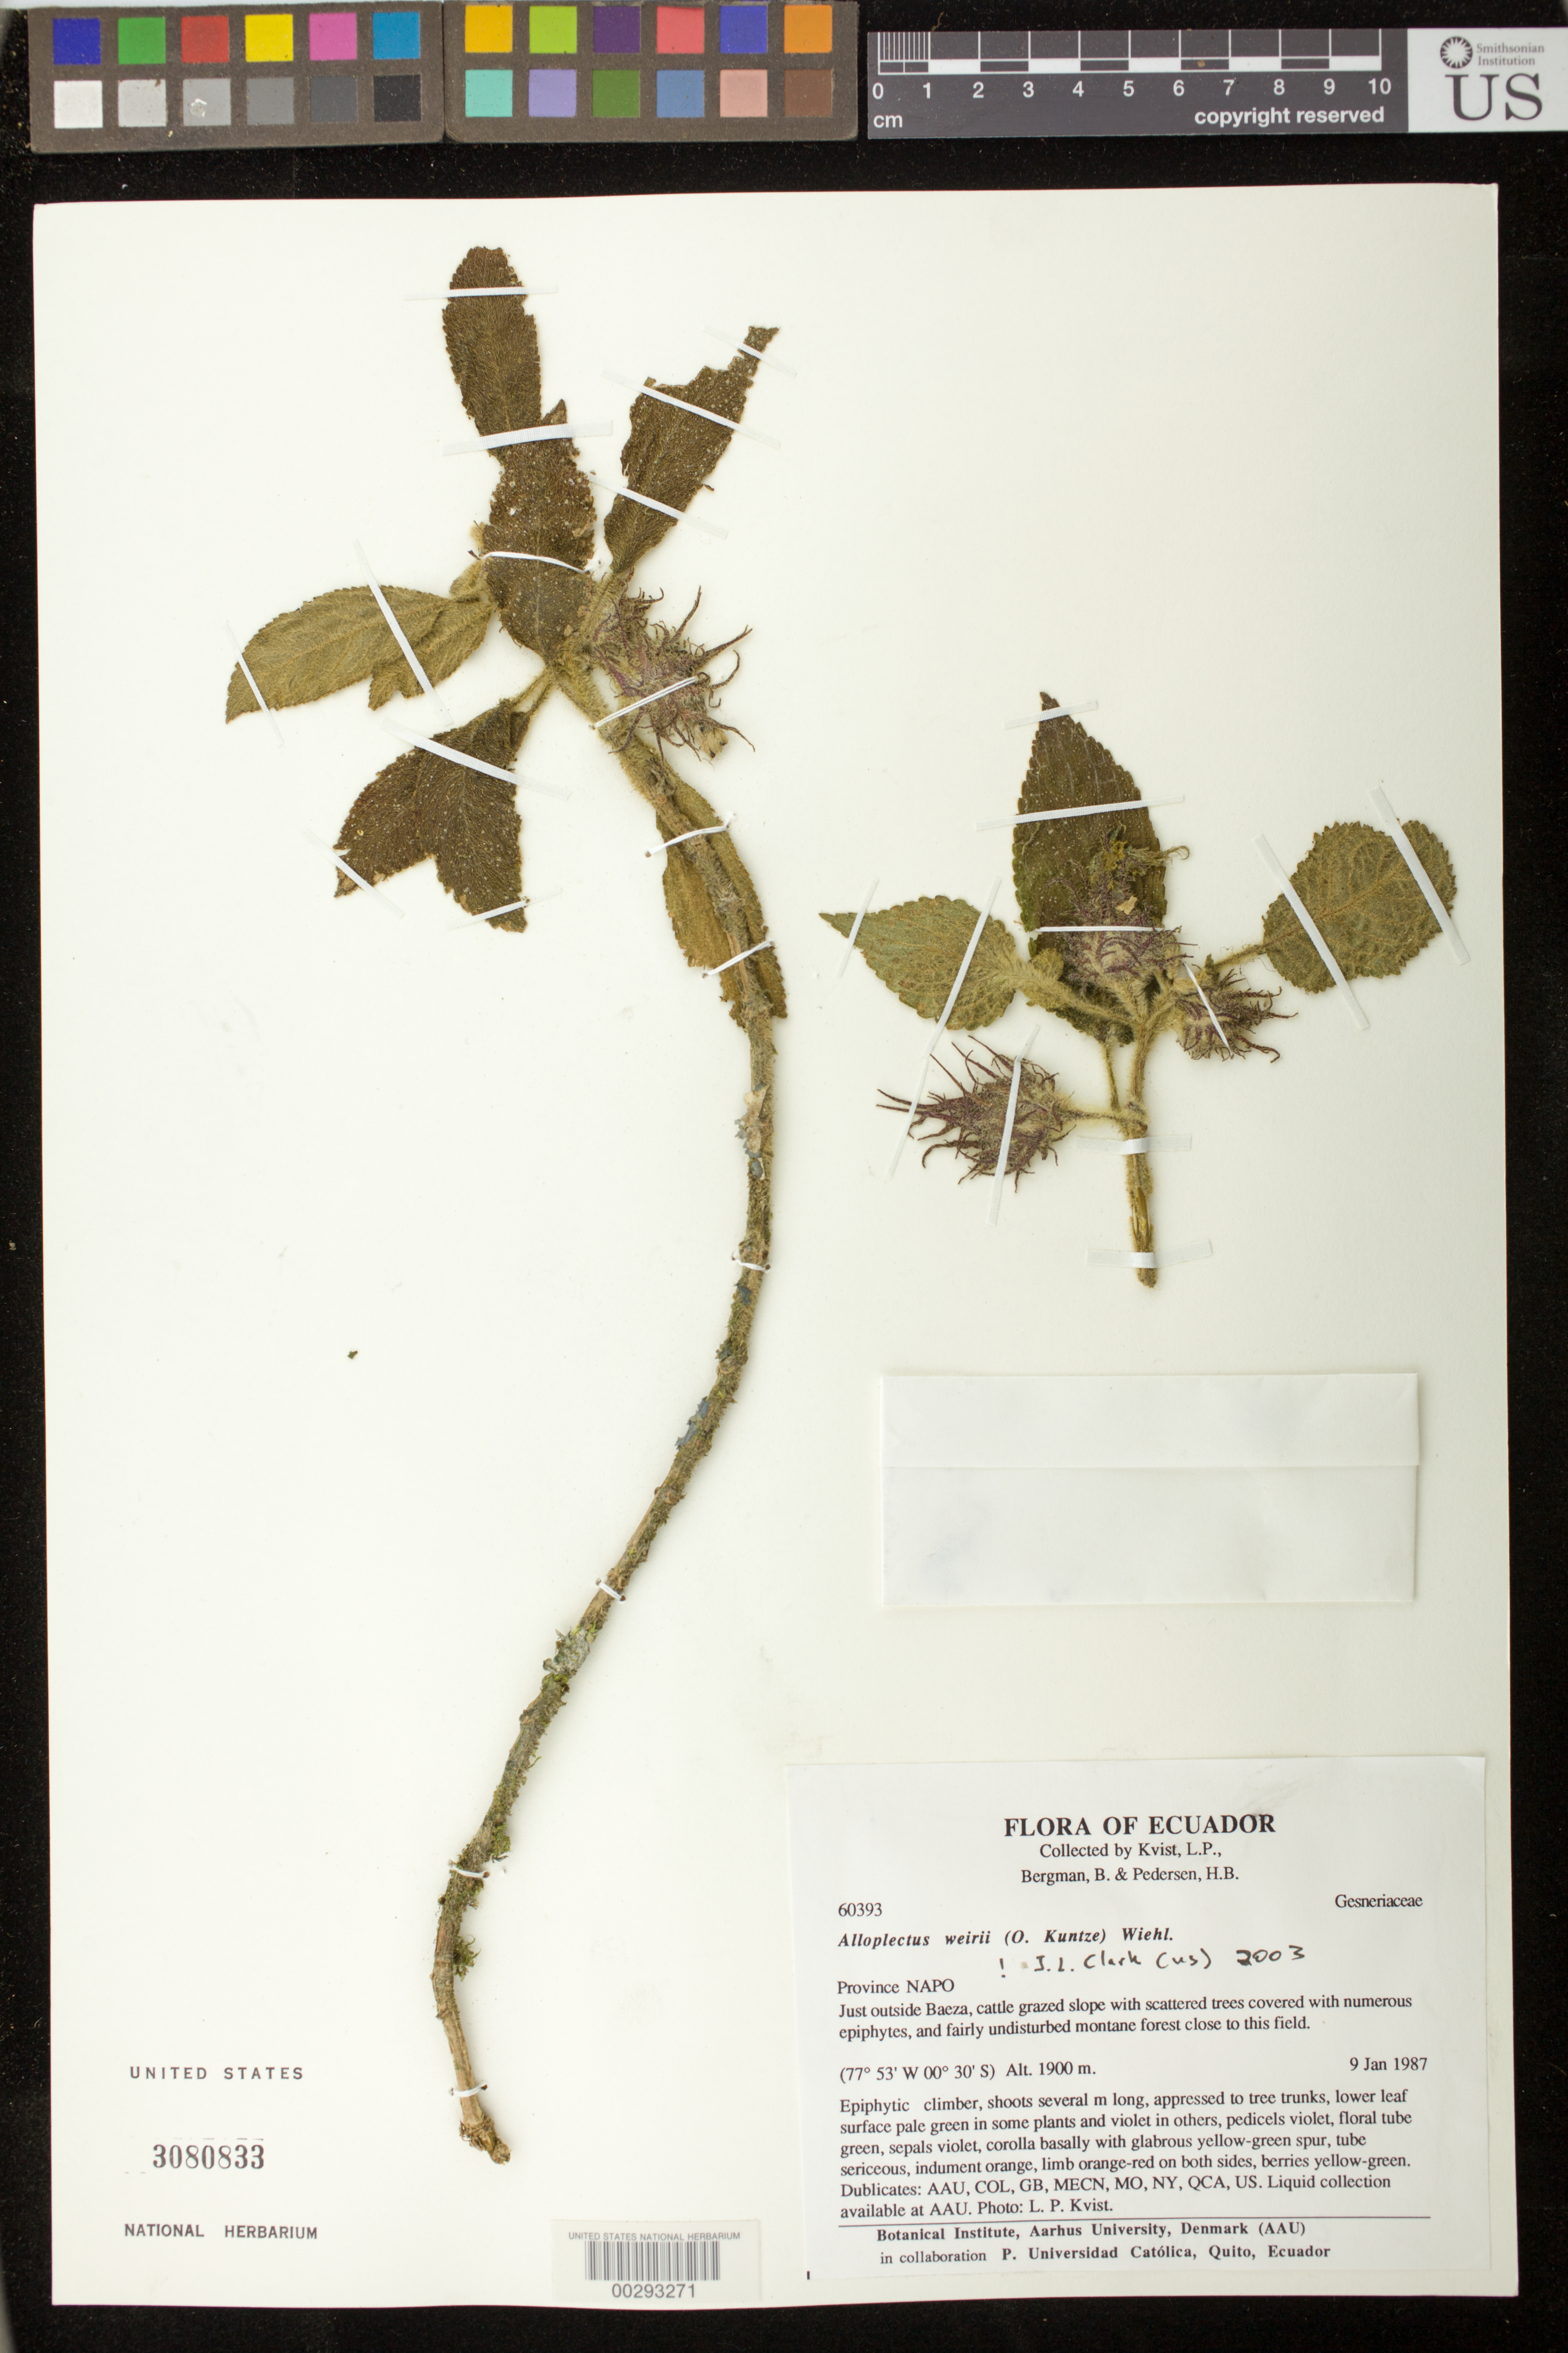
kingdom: Plantae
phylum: Tracheophyta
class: Magnoliopsida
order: Lamiales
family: Gesneriaceae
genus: Alloplectus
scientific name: Alloplectus weirii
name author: (Kuntze) Wiehler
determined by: Clark, J. L., (SEL), The Marie Selby Botanical Garden (UNITED STATES)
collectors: L. P. Kvist, B. Bergman & H. B. Pedersen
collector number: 60393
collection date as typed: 09 Jan 1987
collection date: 1987-01-09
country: Ecuador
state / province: Napo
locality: Baeza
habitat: Cattle grazed slope with scattered trees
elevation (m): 1900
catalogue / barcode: US 3080833